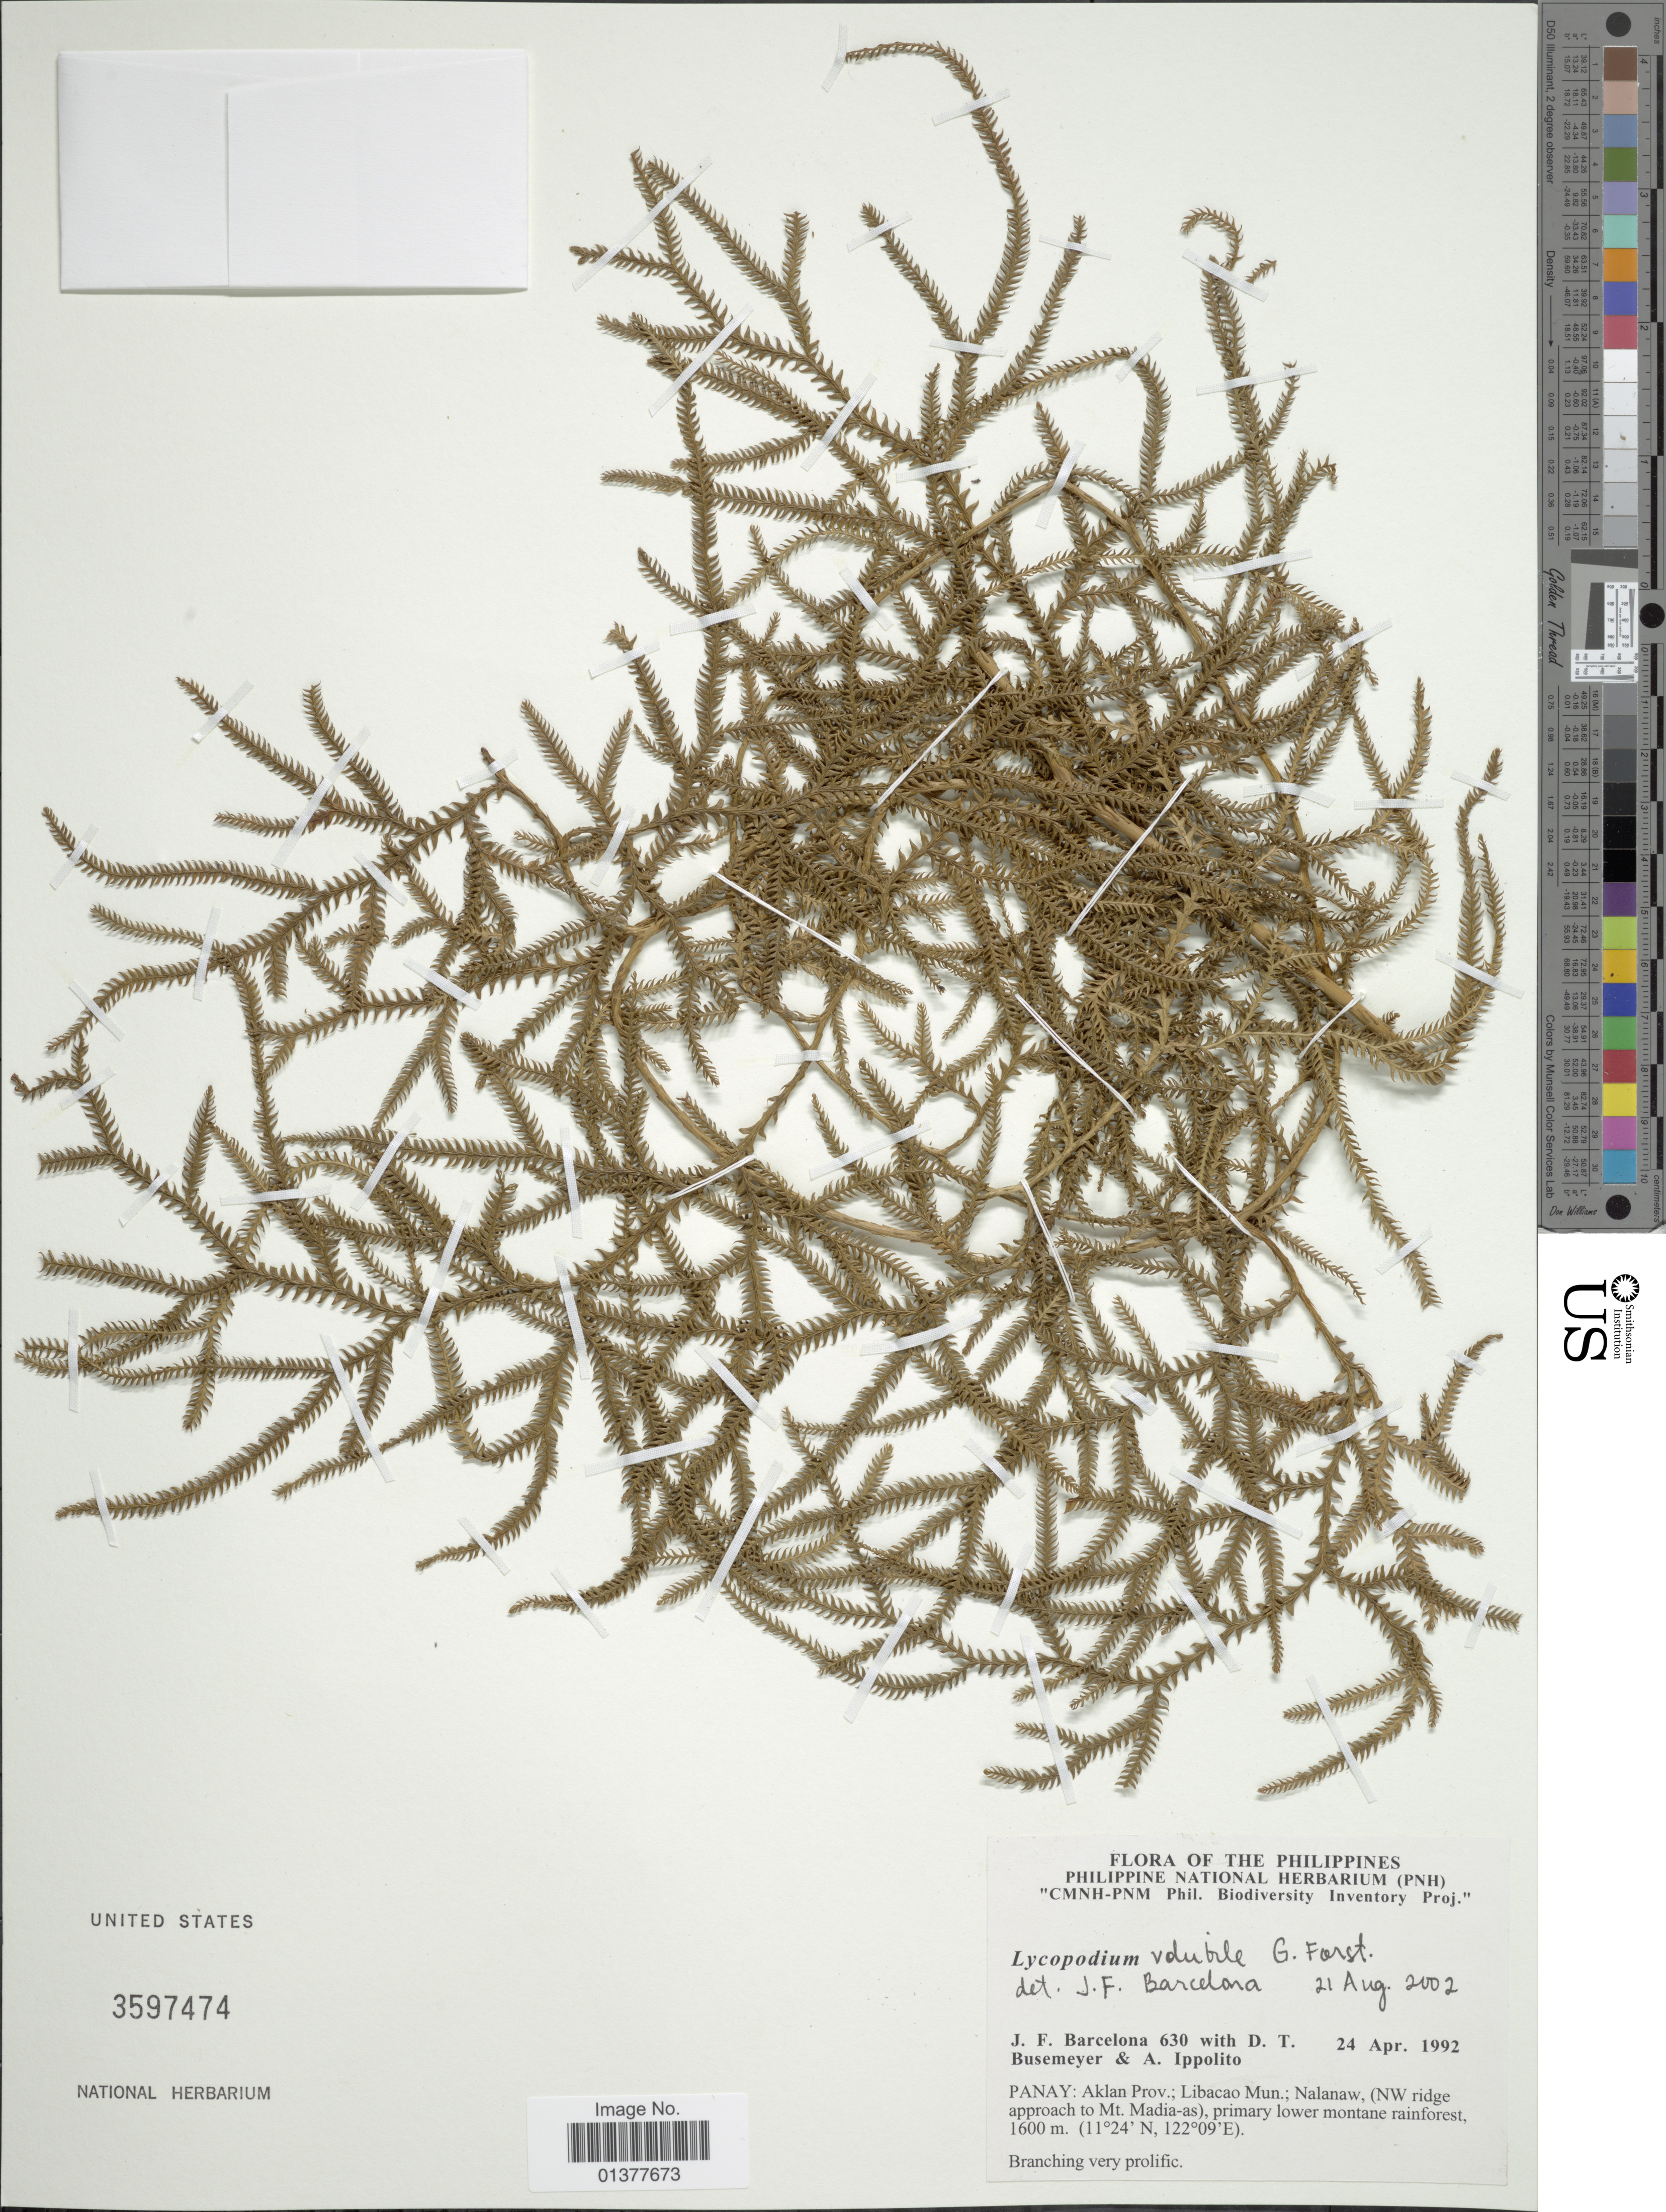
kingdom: Plantae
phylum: Tracheophyta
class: Lycopodiopsida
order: Lycopodiales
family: Lycopodiaceae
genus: Pseudodiphasium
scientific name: Pseudodiphasium volubile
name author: (G. Forst.) Holub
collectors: J. F. Barcelona, D. Busemeyer & A. Ippolito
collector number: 630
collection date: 1992-04-24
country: Philippines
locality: Panay: Aklan prov.: Libacao Mun; Nalanaw(NW ridge approach to Mt. Madia-as), primary lower montaine rainforest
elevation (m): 1600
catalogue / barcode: US 3597474